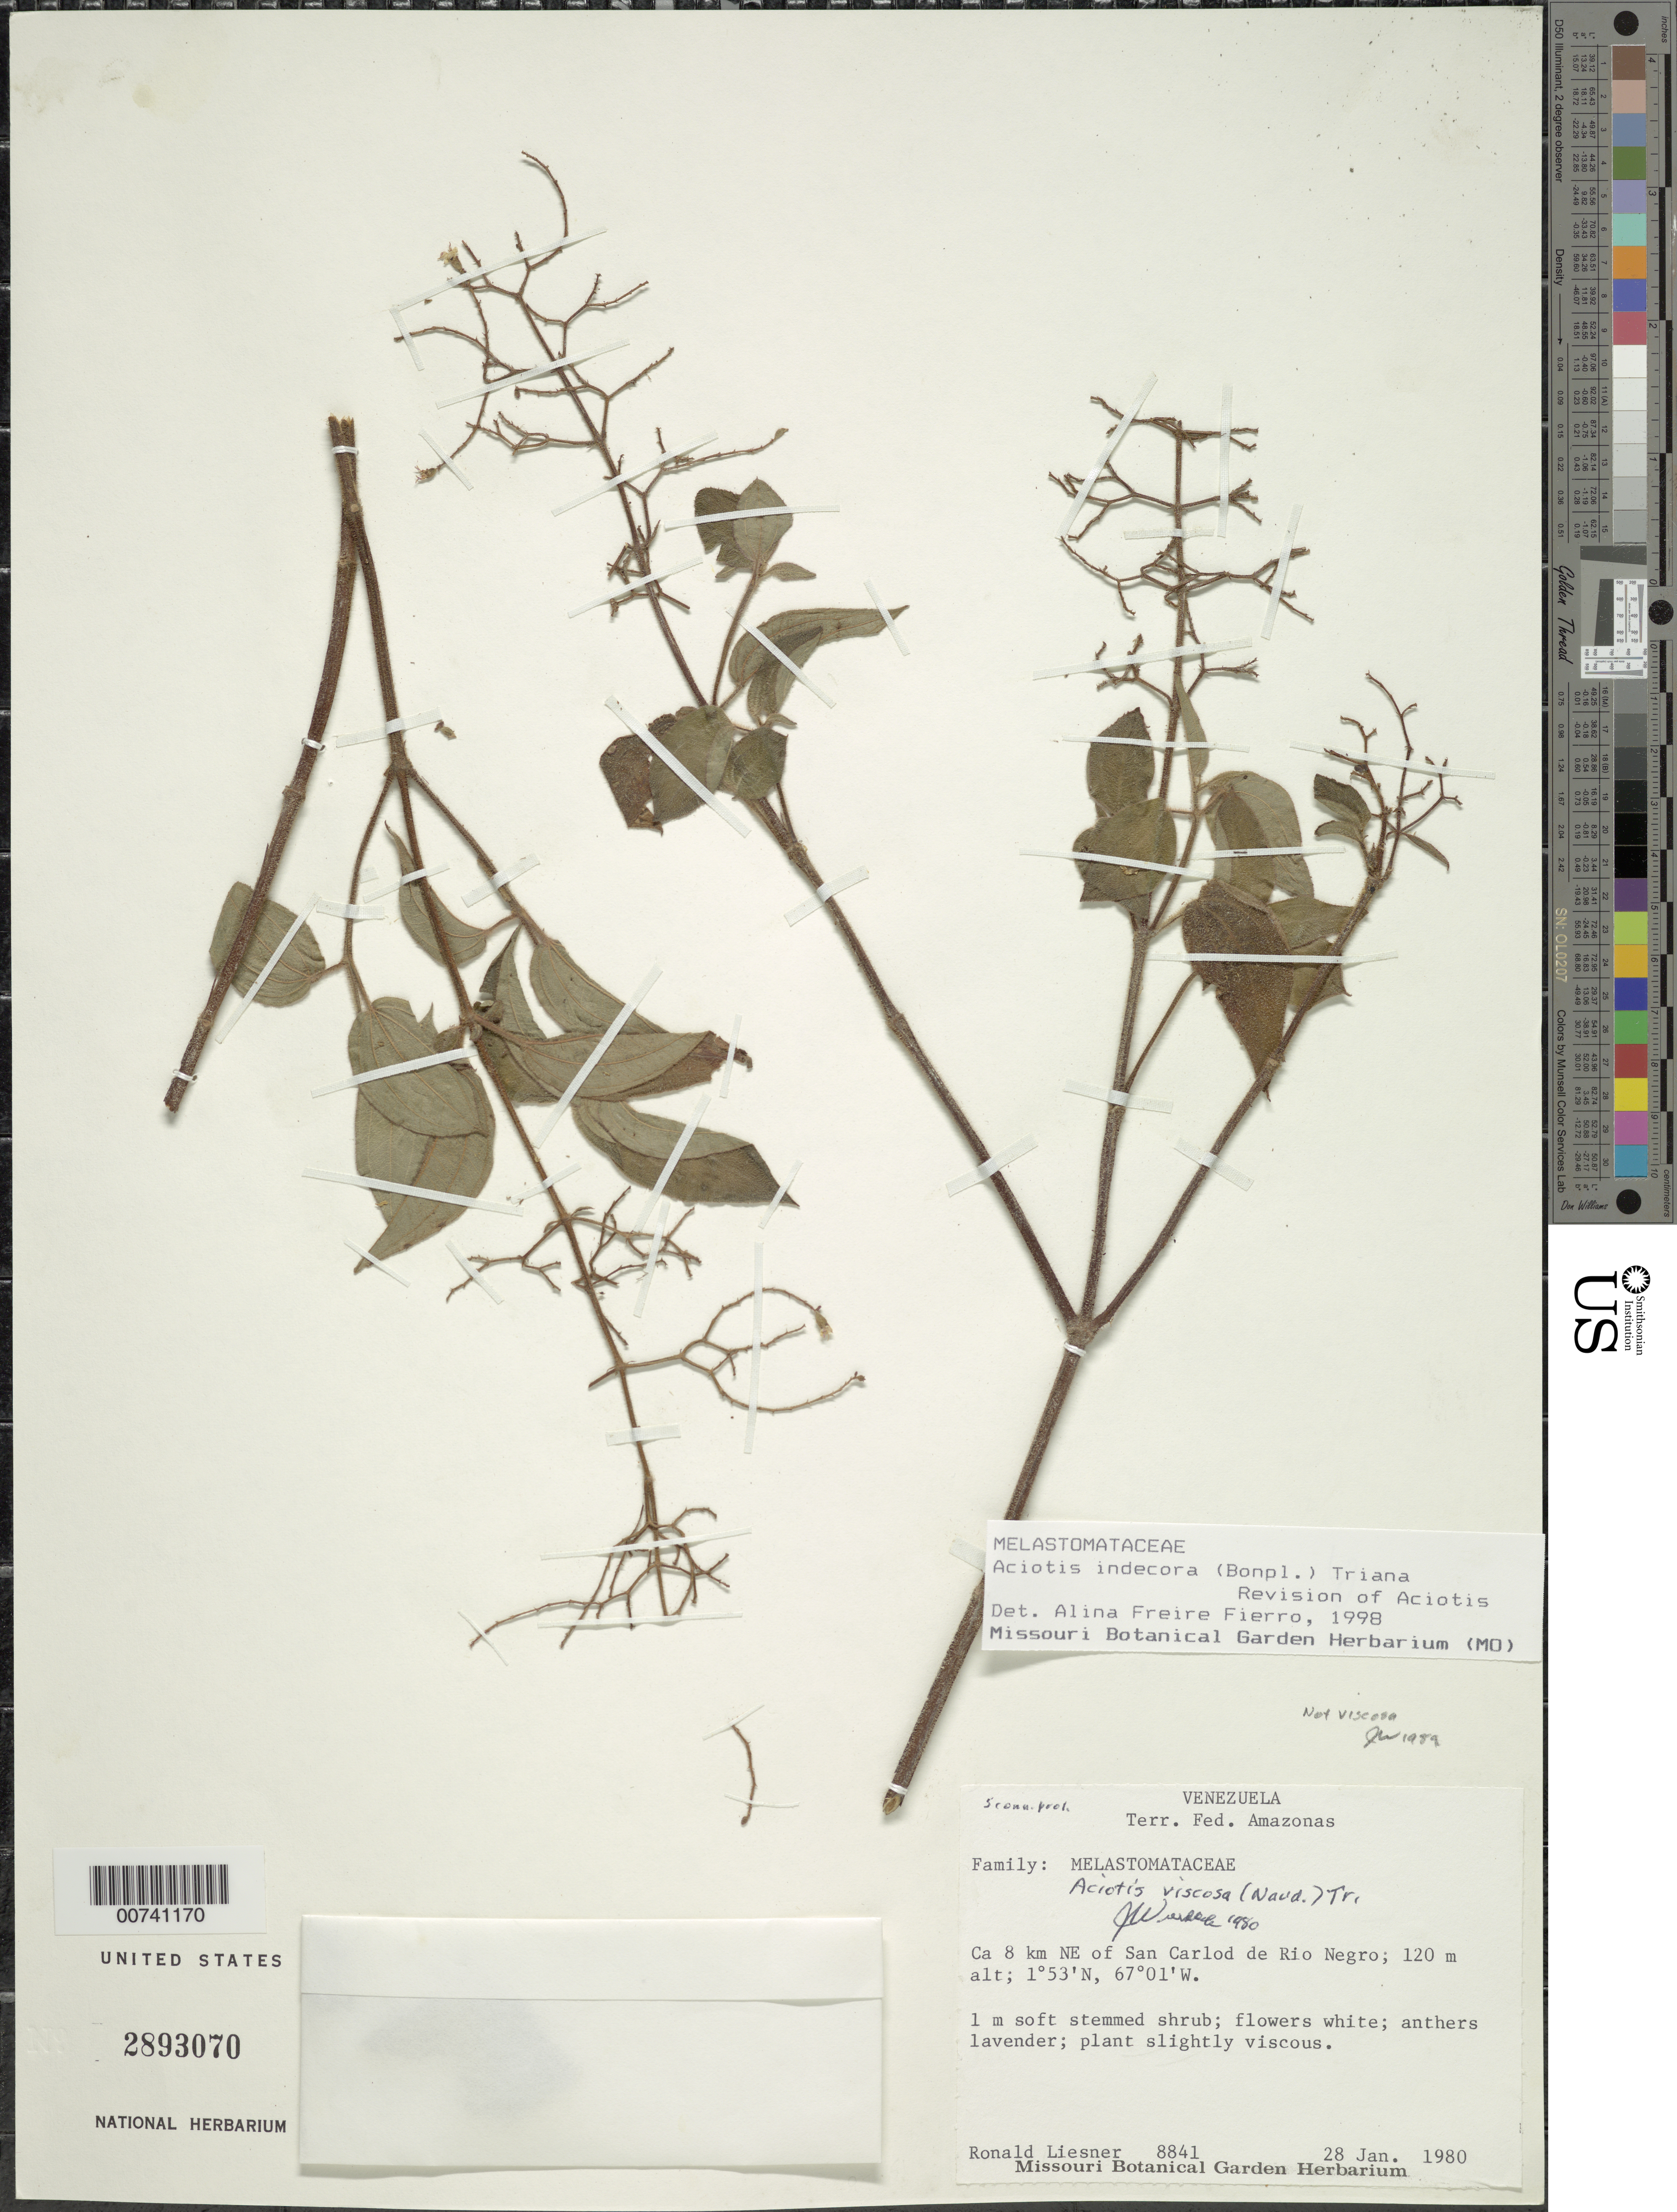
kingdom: Plantae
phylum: Tracheophyta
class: Magnoliopsida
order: Myrtales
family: Melastomataceae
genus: Aciotis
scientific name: Aciotis indecora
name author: (Bonpl.) Triana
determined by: Freire-Fierro, A.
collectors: R. L. Liesner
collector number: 8841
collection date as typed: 28-Jan-80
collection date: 1980-01-28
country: Venezuela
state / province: Amazonas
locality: San Carlos de Río Negro, 8 km NE of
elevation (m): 120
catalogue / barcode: US 2893070